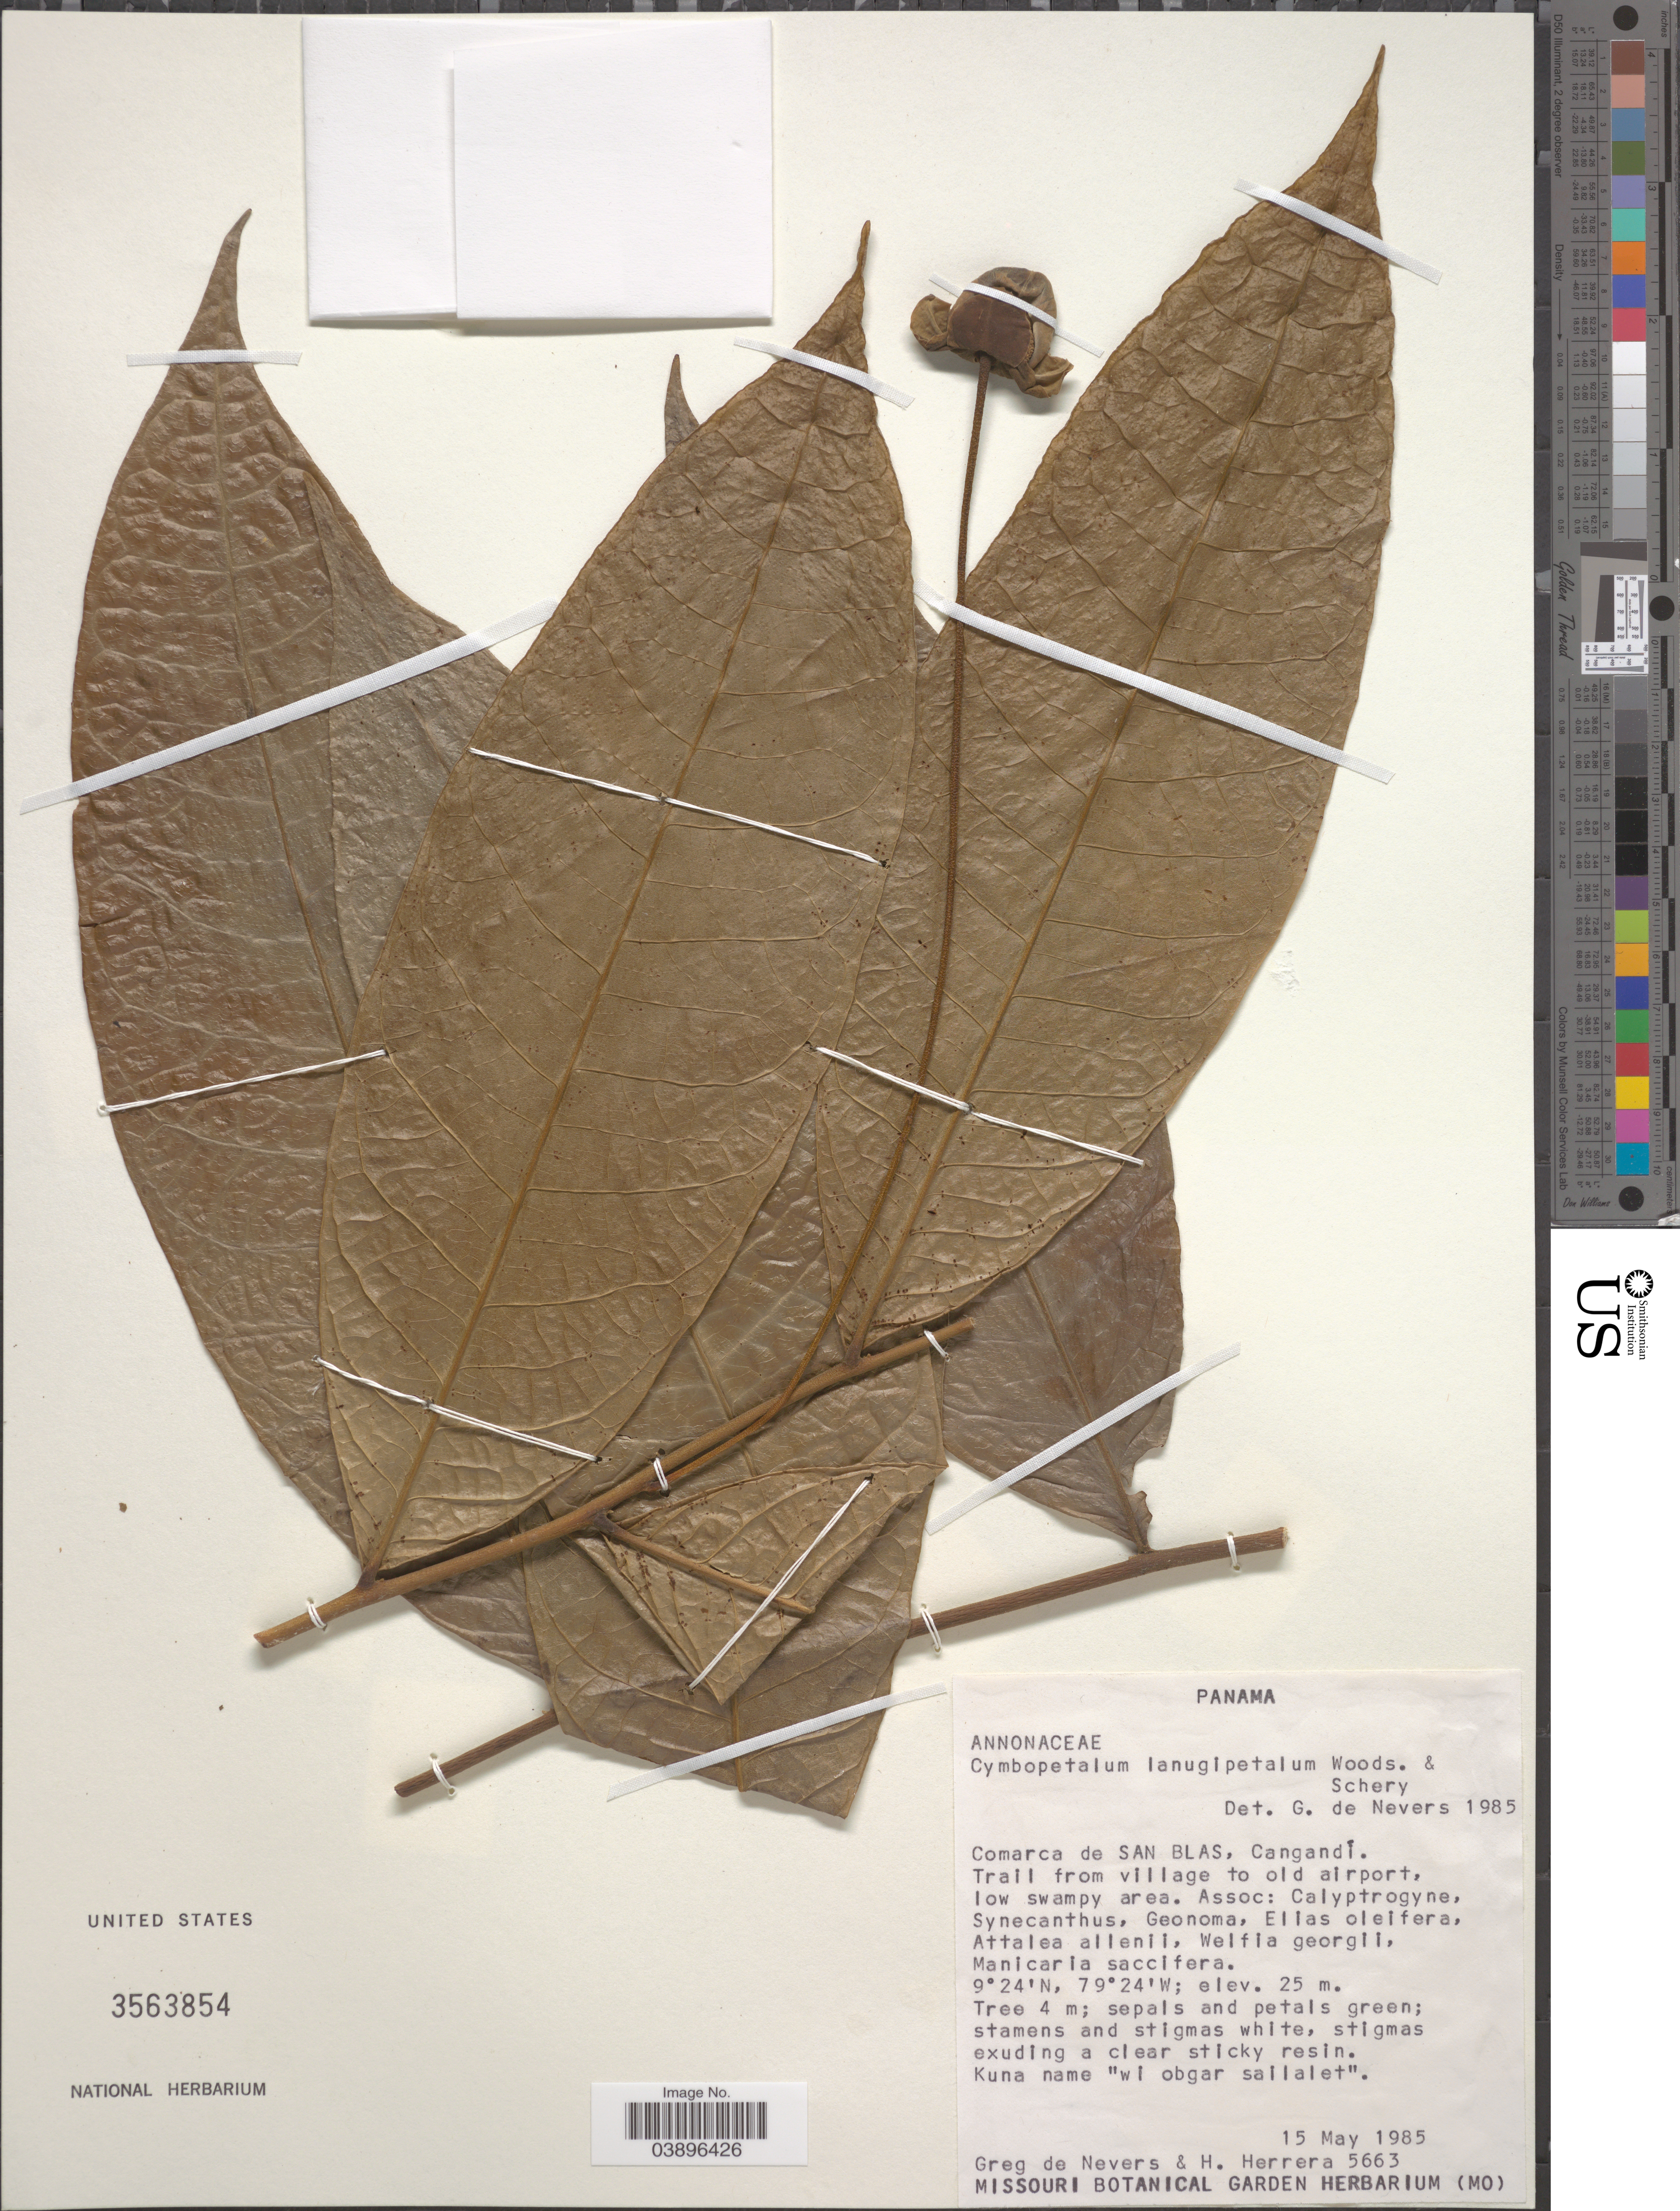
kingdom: Plantae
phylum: Tracheophyta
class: Magnoliopsida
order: Magnoliales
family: Annonaceae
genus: Cymbopetalum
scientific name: Cymbopetalum lanugipetalum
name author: Schery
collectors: G. C. de Nevers & H. Herrera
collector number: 5663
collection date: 1985-05-15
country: Panama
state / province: Kuna Yala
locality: Comarca de San Blas, Cangandi.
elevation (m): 25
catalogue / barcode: US 3563854